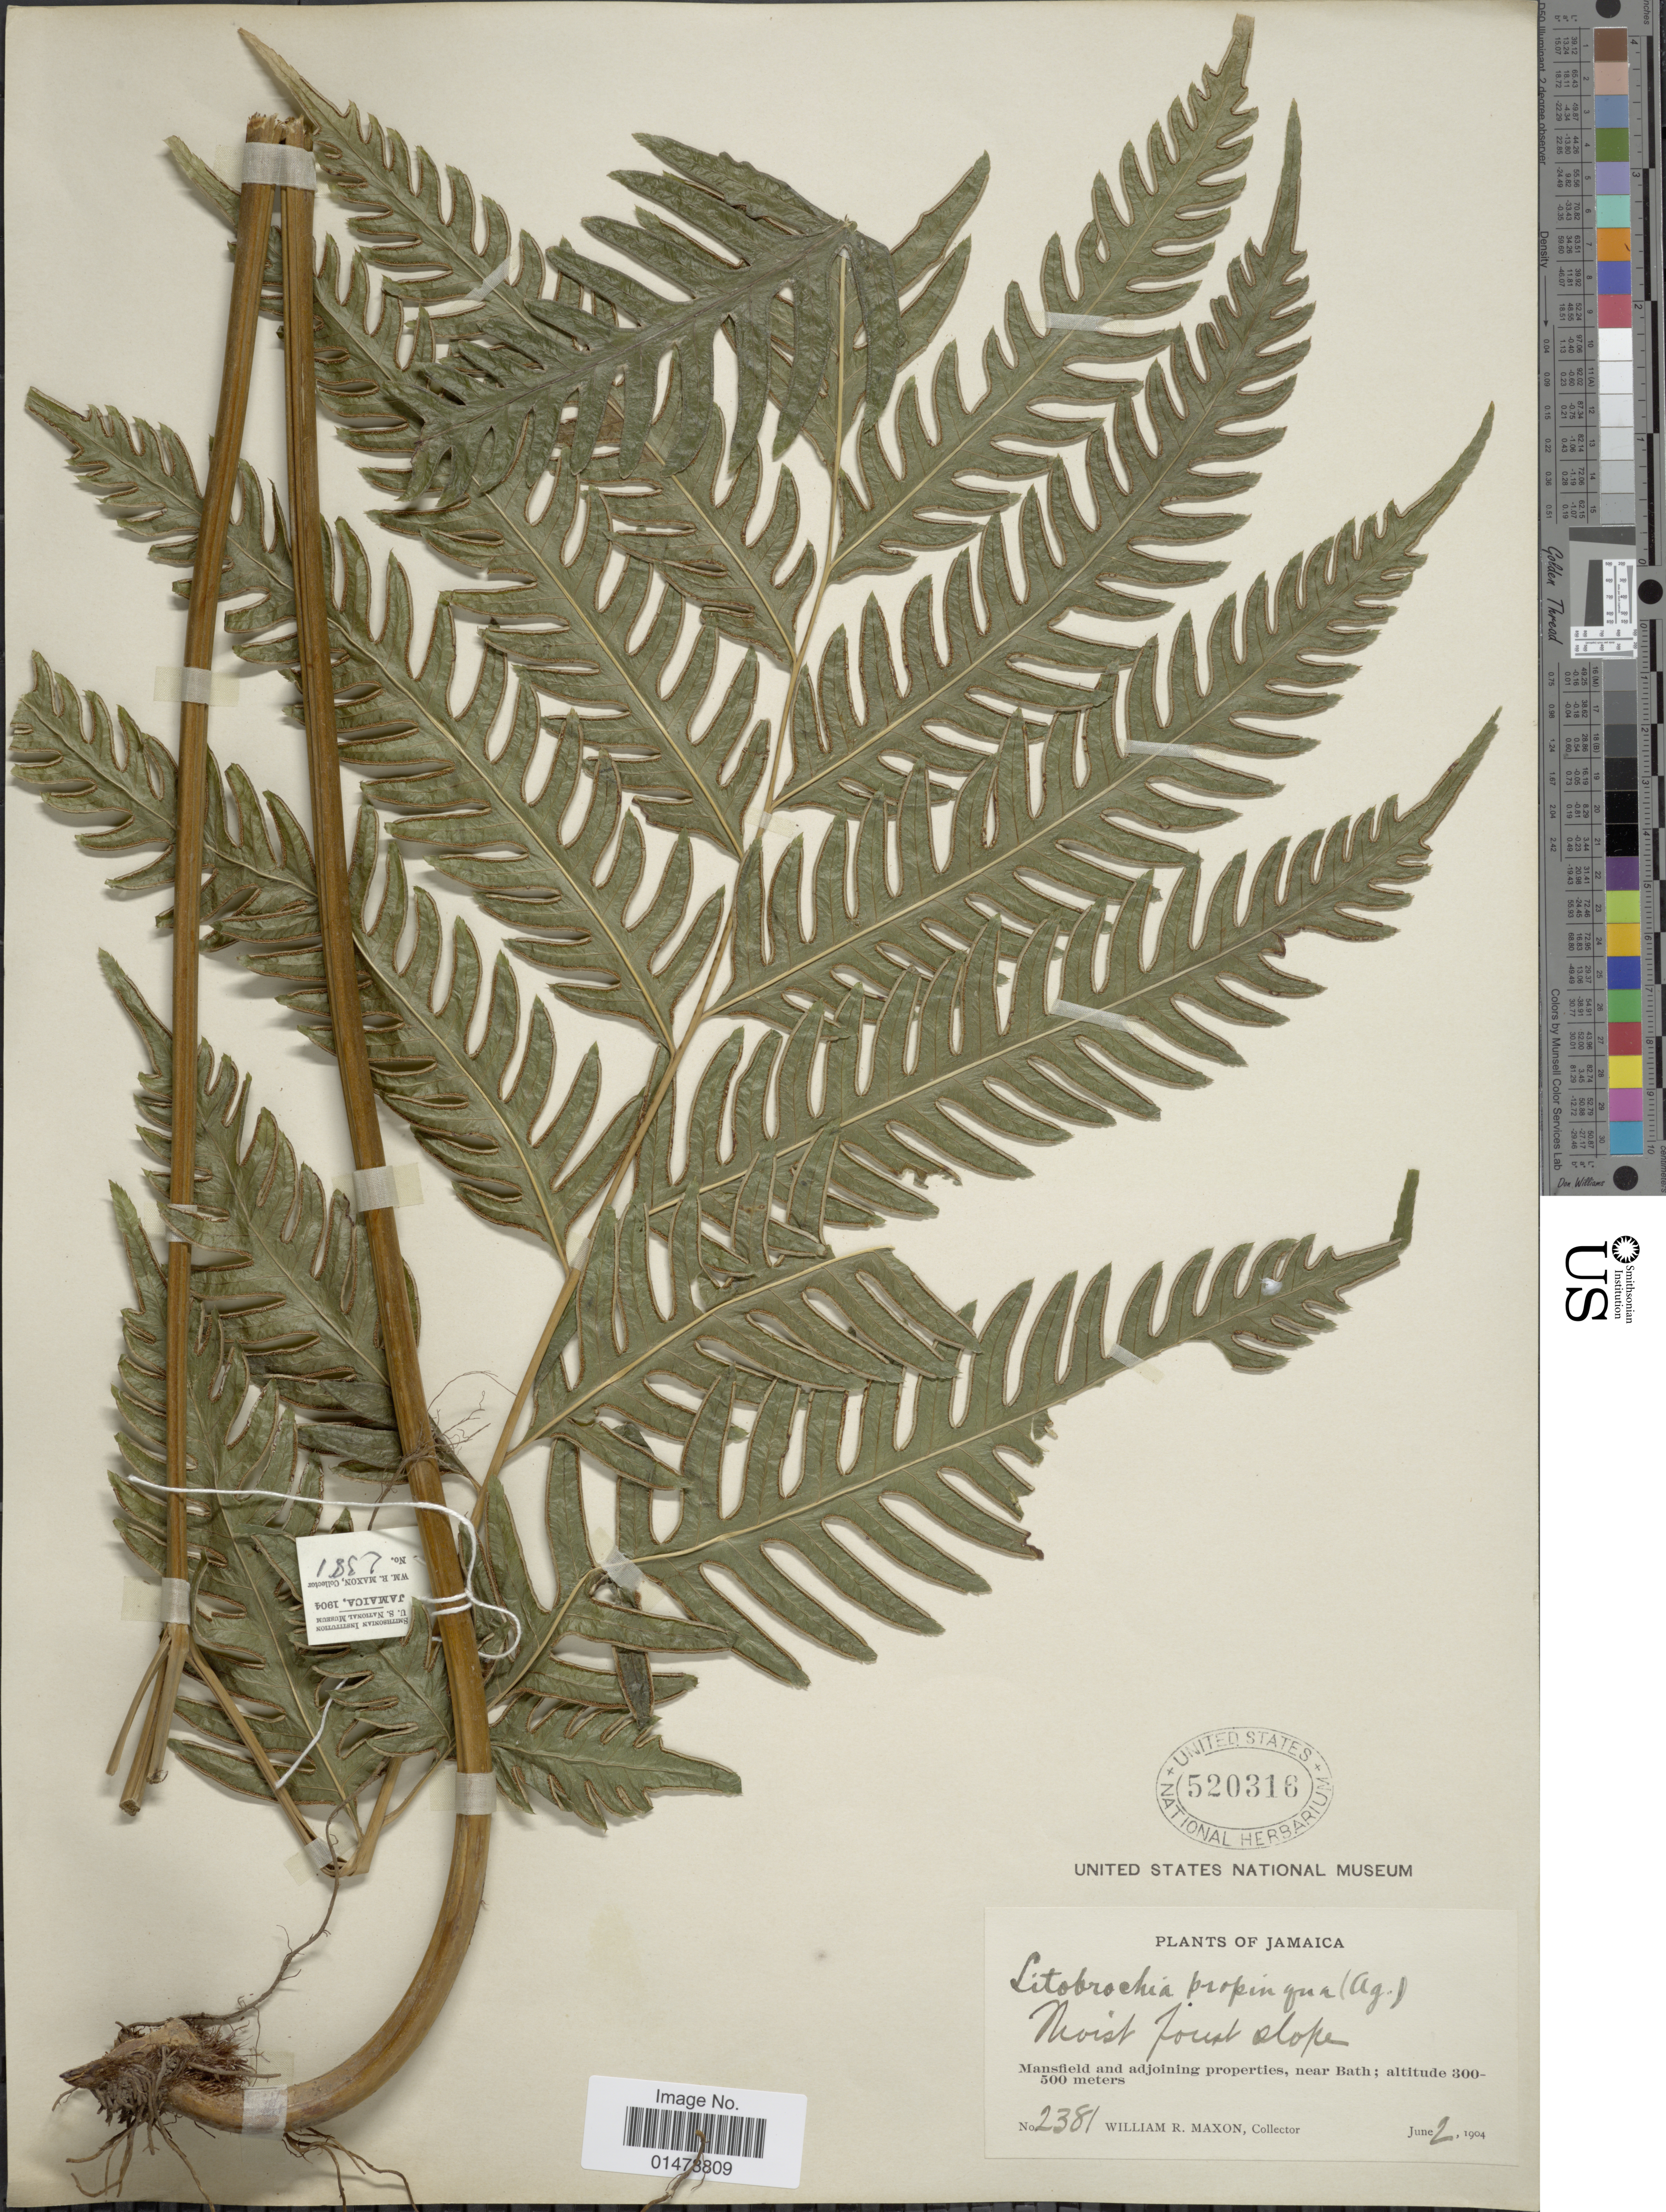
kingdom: Plantae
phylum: Tracheophyta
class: Polypodiopsida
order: Polypodiales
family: Pteridaceae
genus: Pteris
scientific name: Pteris propinqua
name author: J. Agardh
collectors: W. R. Maxon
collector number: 2381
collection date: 1904-06-02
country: Jamaica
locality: Mansfield and adjoining properties, near Bath.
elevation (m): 300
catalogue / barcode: US 520316